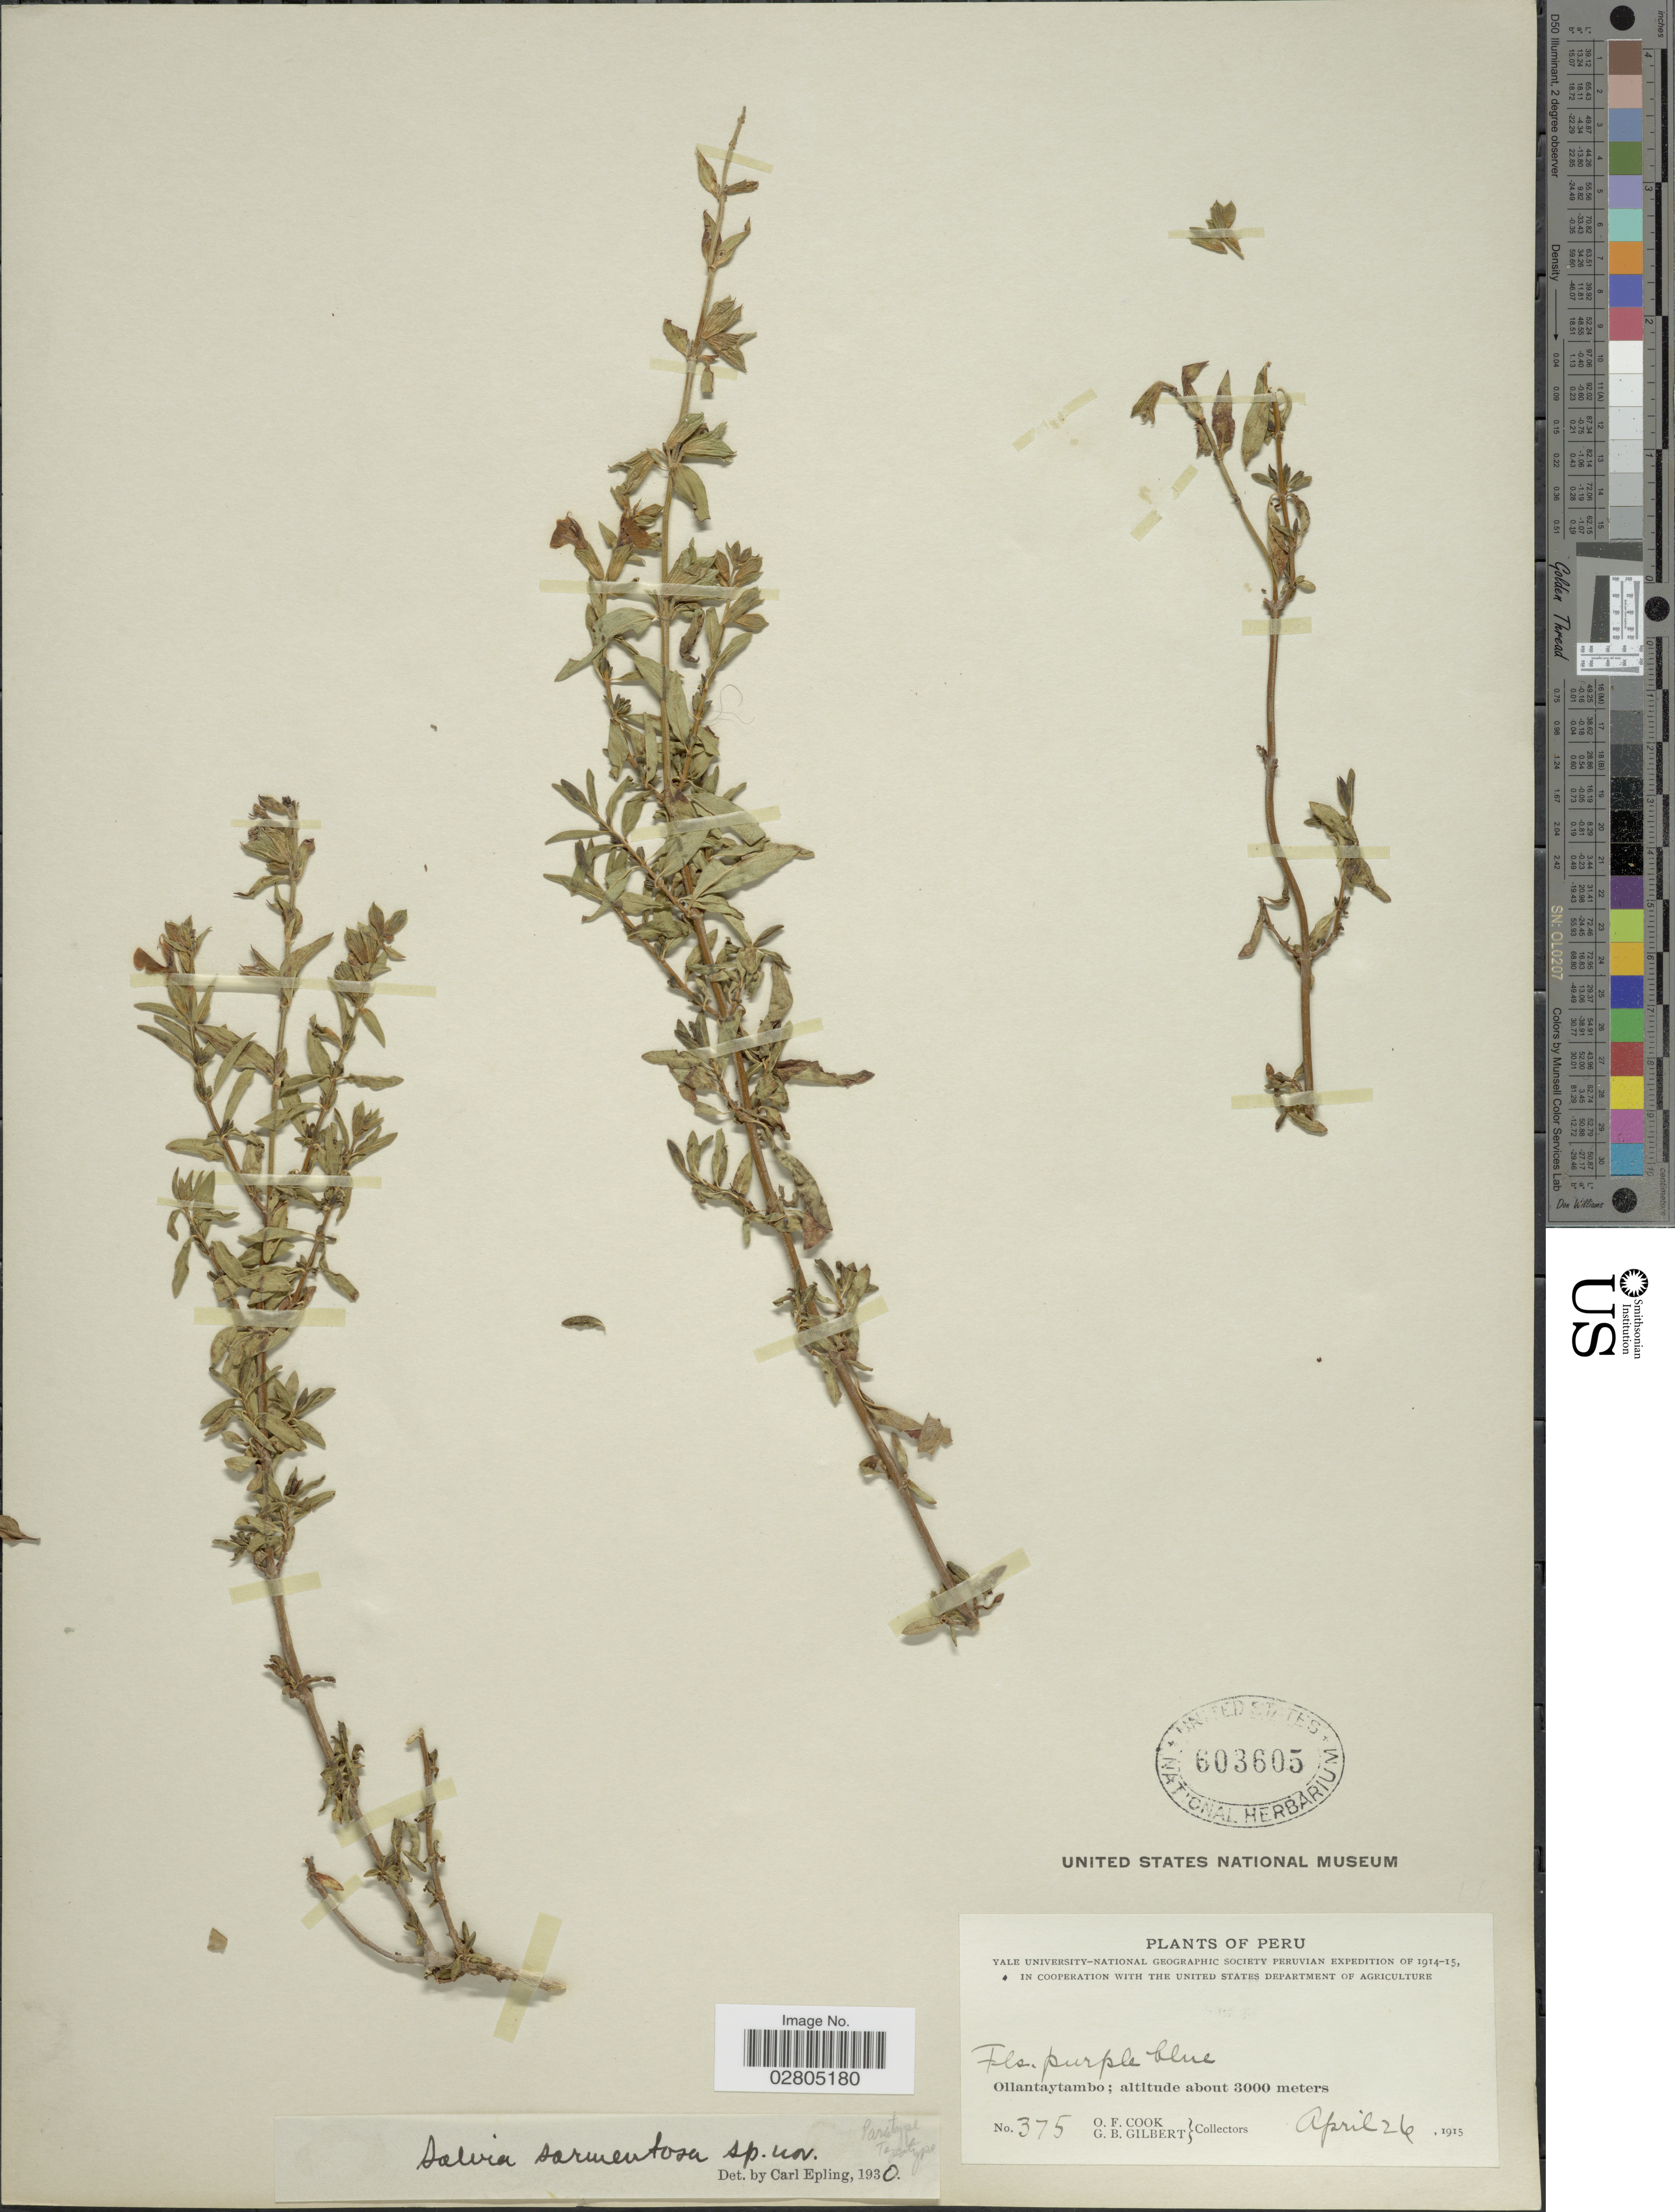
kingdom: Plantae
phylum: Tracheophyta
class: Magnoliopsida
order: Lamiales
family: Lamiaceae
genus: Salvia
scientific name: Salvia sarmentosa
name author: Epling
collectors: O. F. Cook & G. B. Gilbert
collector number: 375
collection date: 1915-04-26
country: Peru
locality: Ollantaytambo.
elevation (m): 3000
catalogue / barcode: US 603605